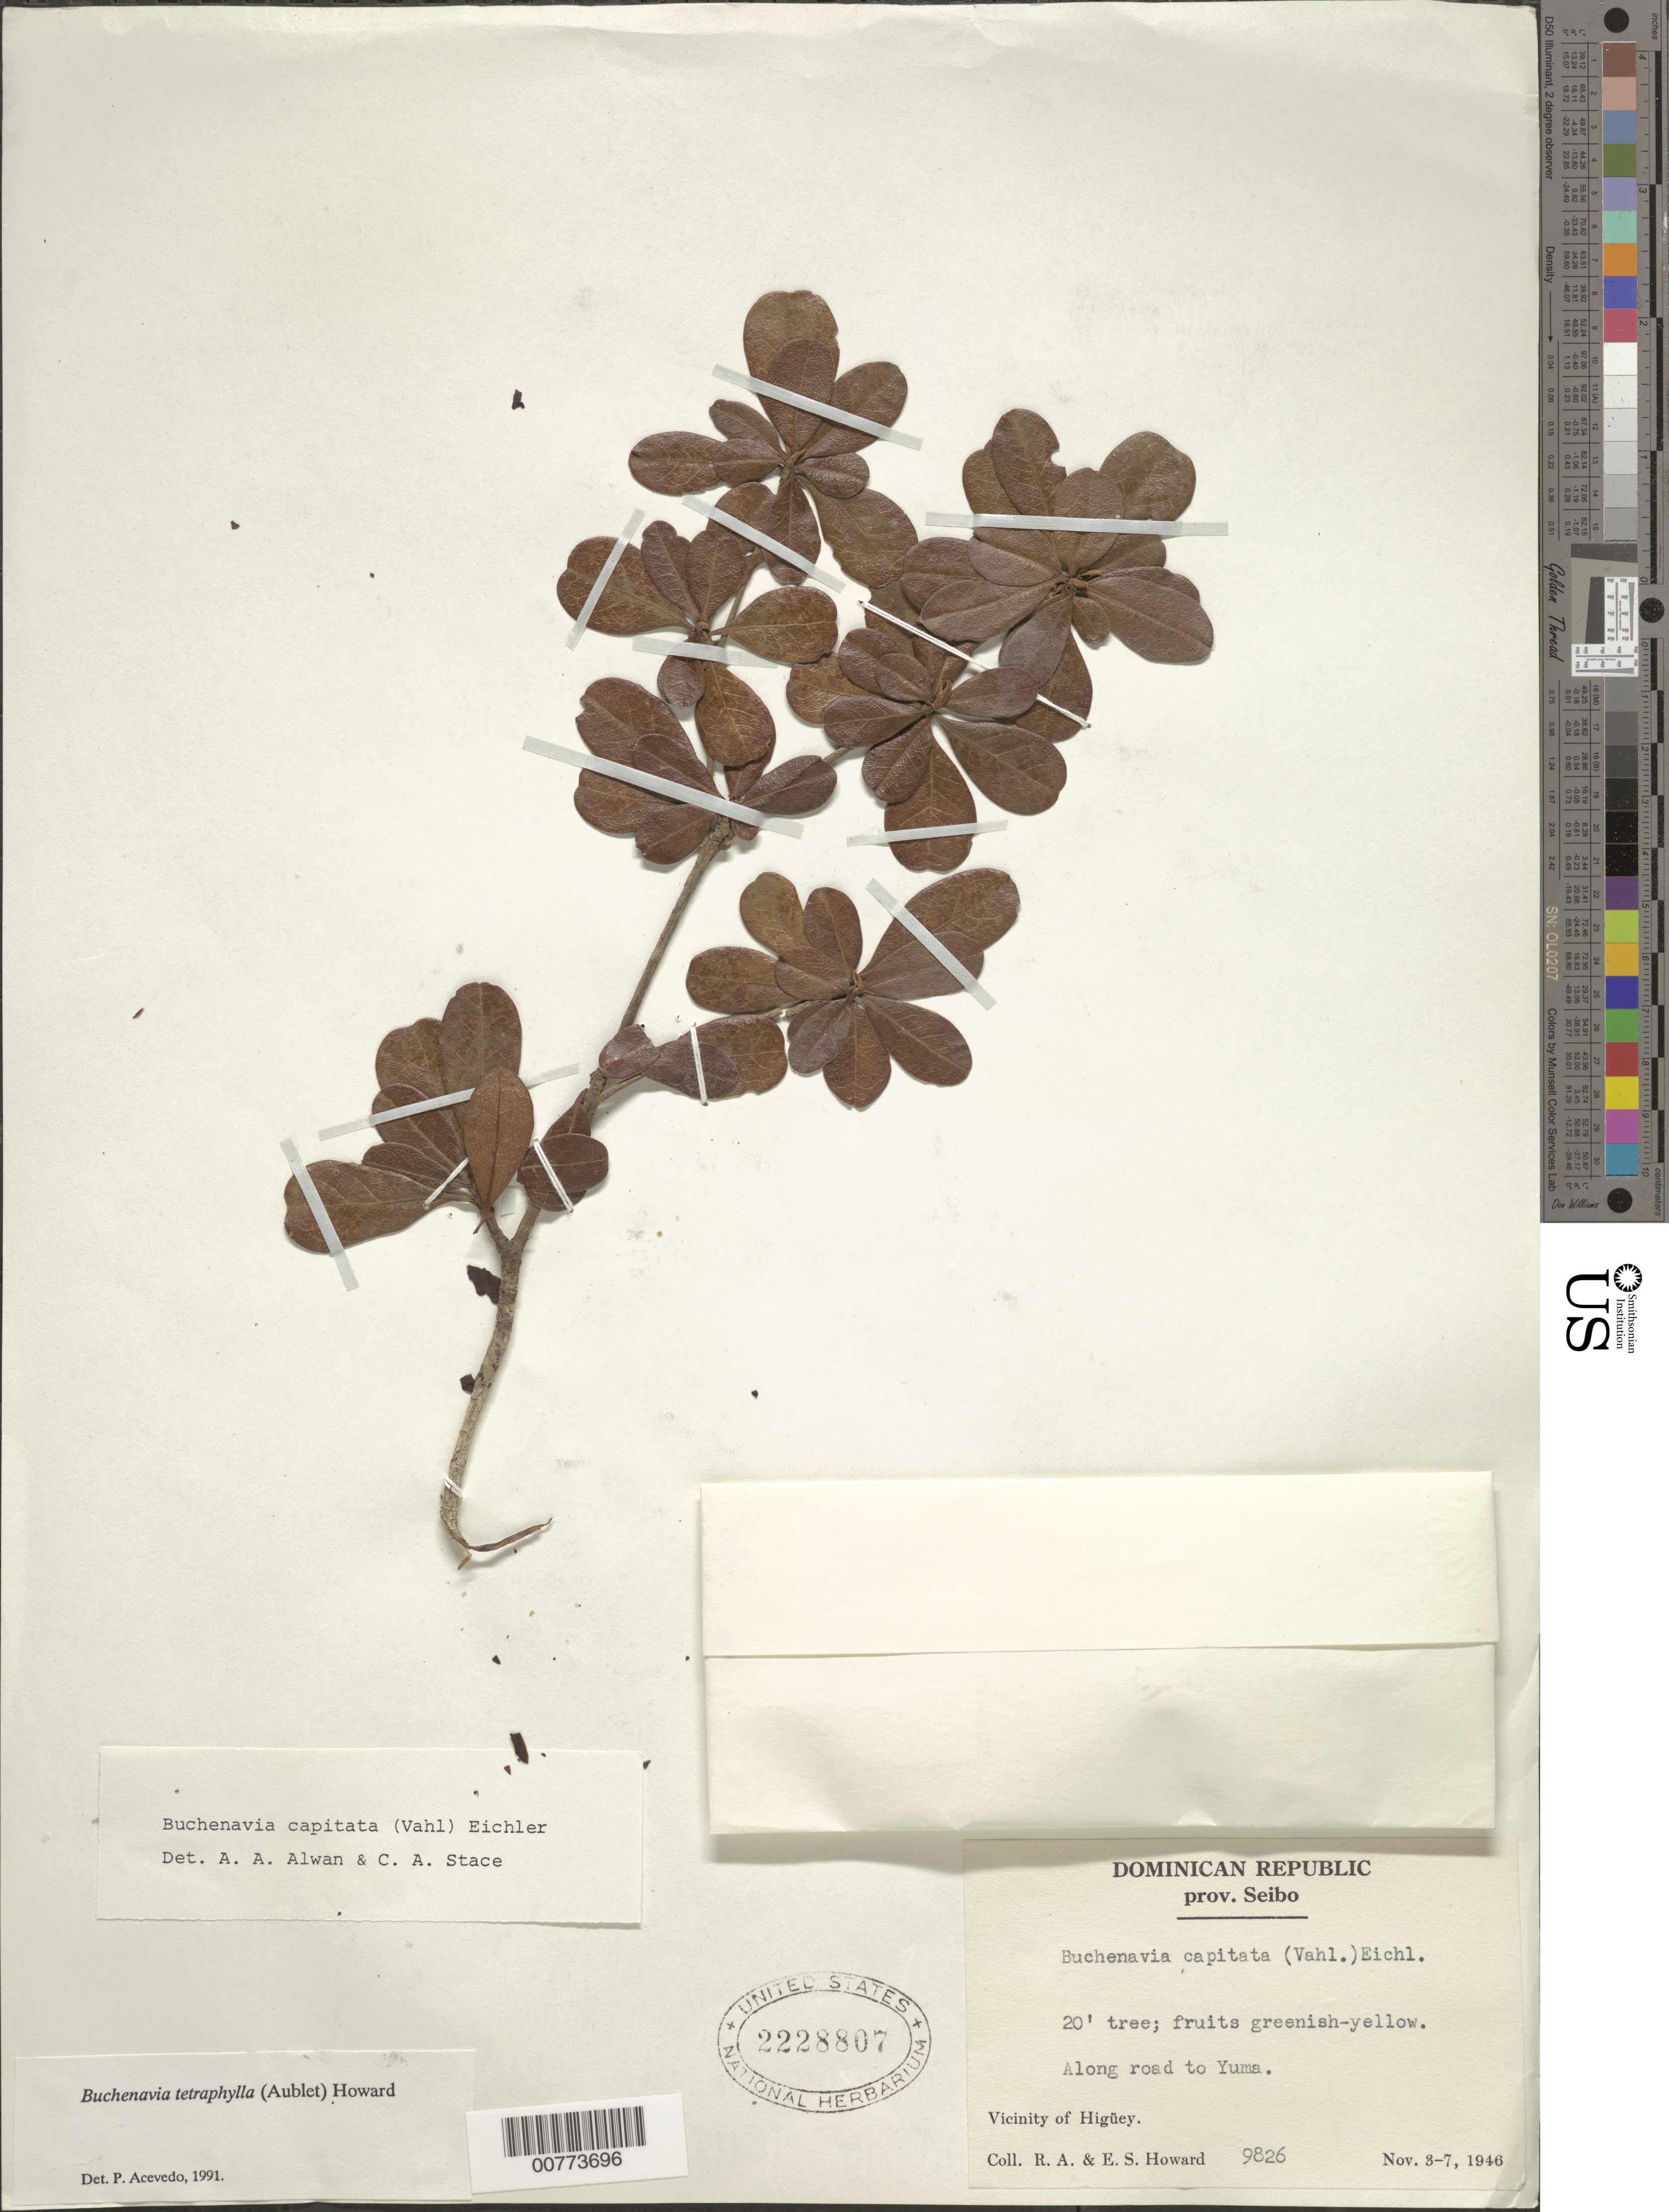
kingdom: Plantae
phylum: Tracheophyta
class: Magnoliopsida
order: Myrtales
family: Combretaceae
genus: Terminalia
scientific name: Terminalia tetraphylla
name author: (Aubl.) Gere & Boatwr.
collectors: R. A. Howard & E. S. Howard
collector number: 9826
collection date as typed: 03 Nov 1946 to 07 Nov 1946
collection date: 1946-11-03/1946-11-07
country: Dominican Republic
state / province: El Seibo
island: Hispaniola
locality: Vicinity of Higüey, along road to Yuma.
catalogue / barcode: US 2228807